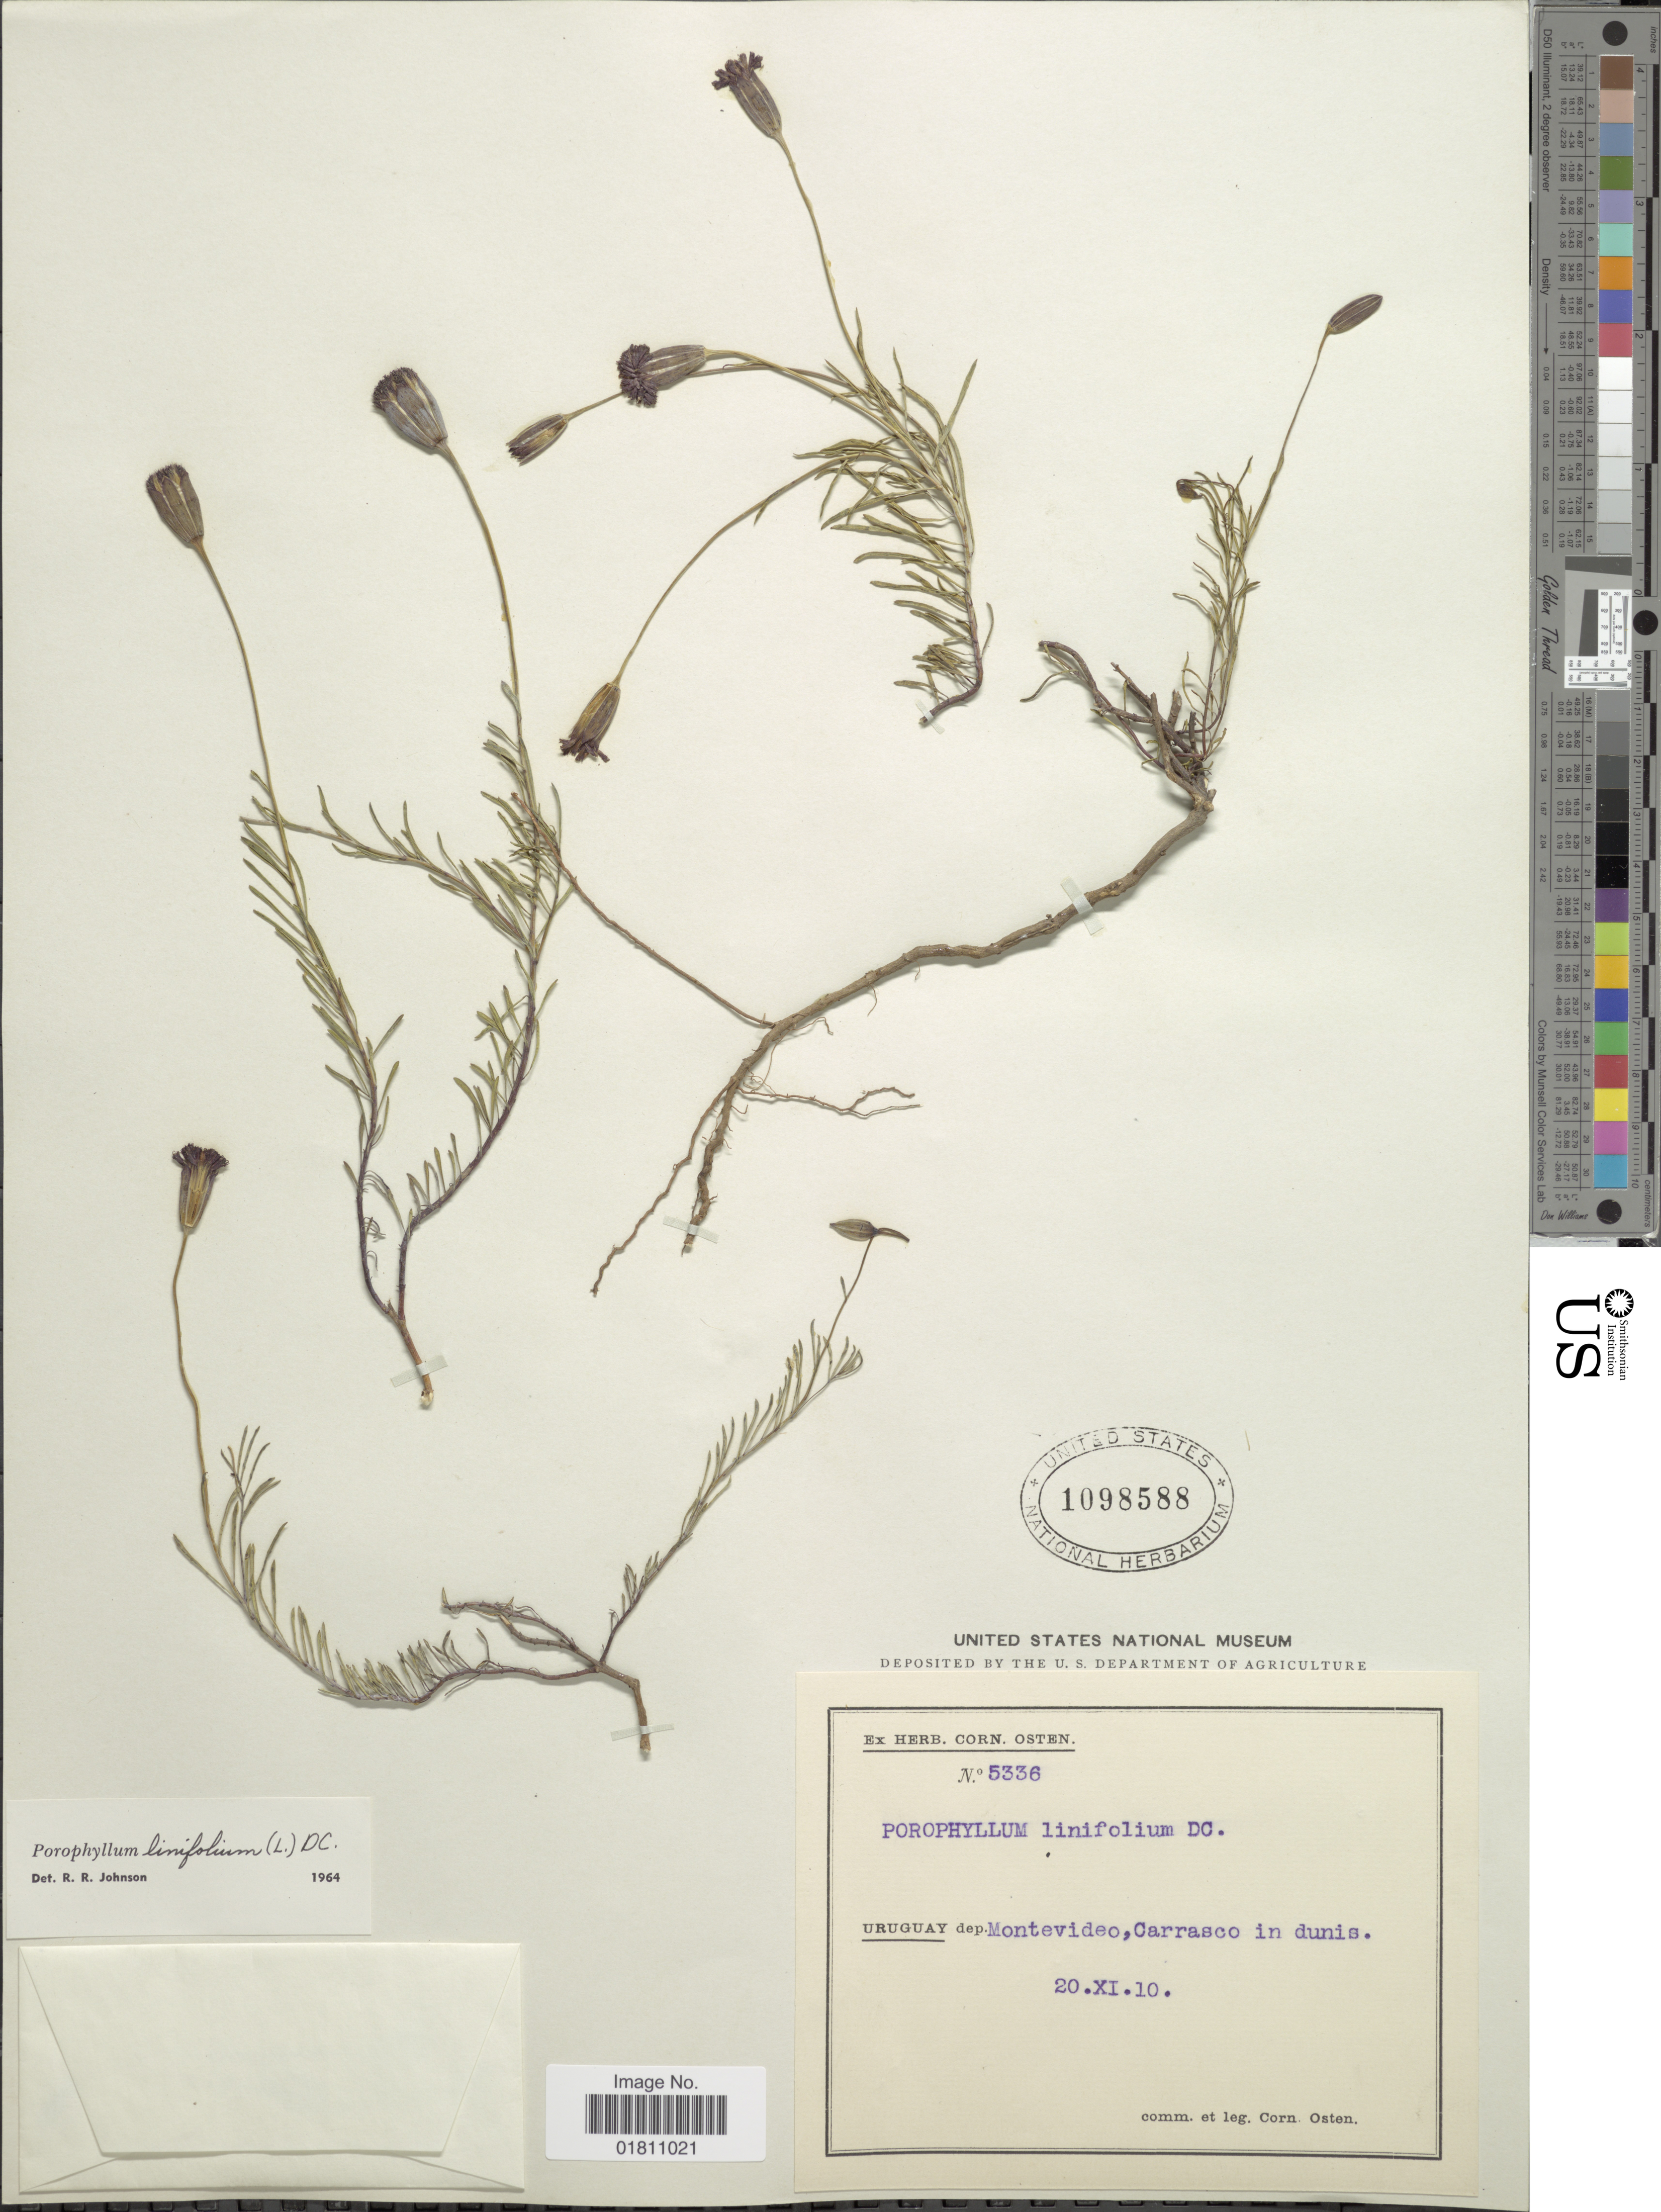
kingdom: Plantae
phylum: Tracheophyta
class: Magnoliopsida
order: Asterales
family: Asteraceae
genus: Porophyllum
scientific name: Porophyllum linifolium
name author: (Ard.) DC.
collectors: C. Osten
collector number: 5336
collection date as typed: Transcribed d/m/y: 20/11/10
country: Uruguay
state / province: Montevideo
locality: Carrasco in dunis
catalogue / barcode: US 1098588